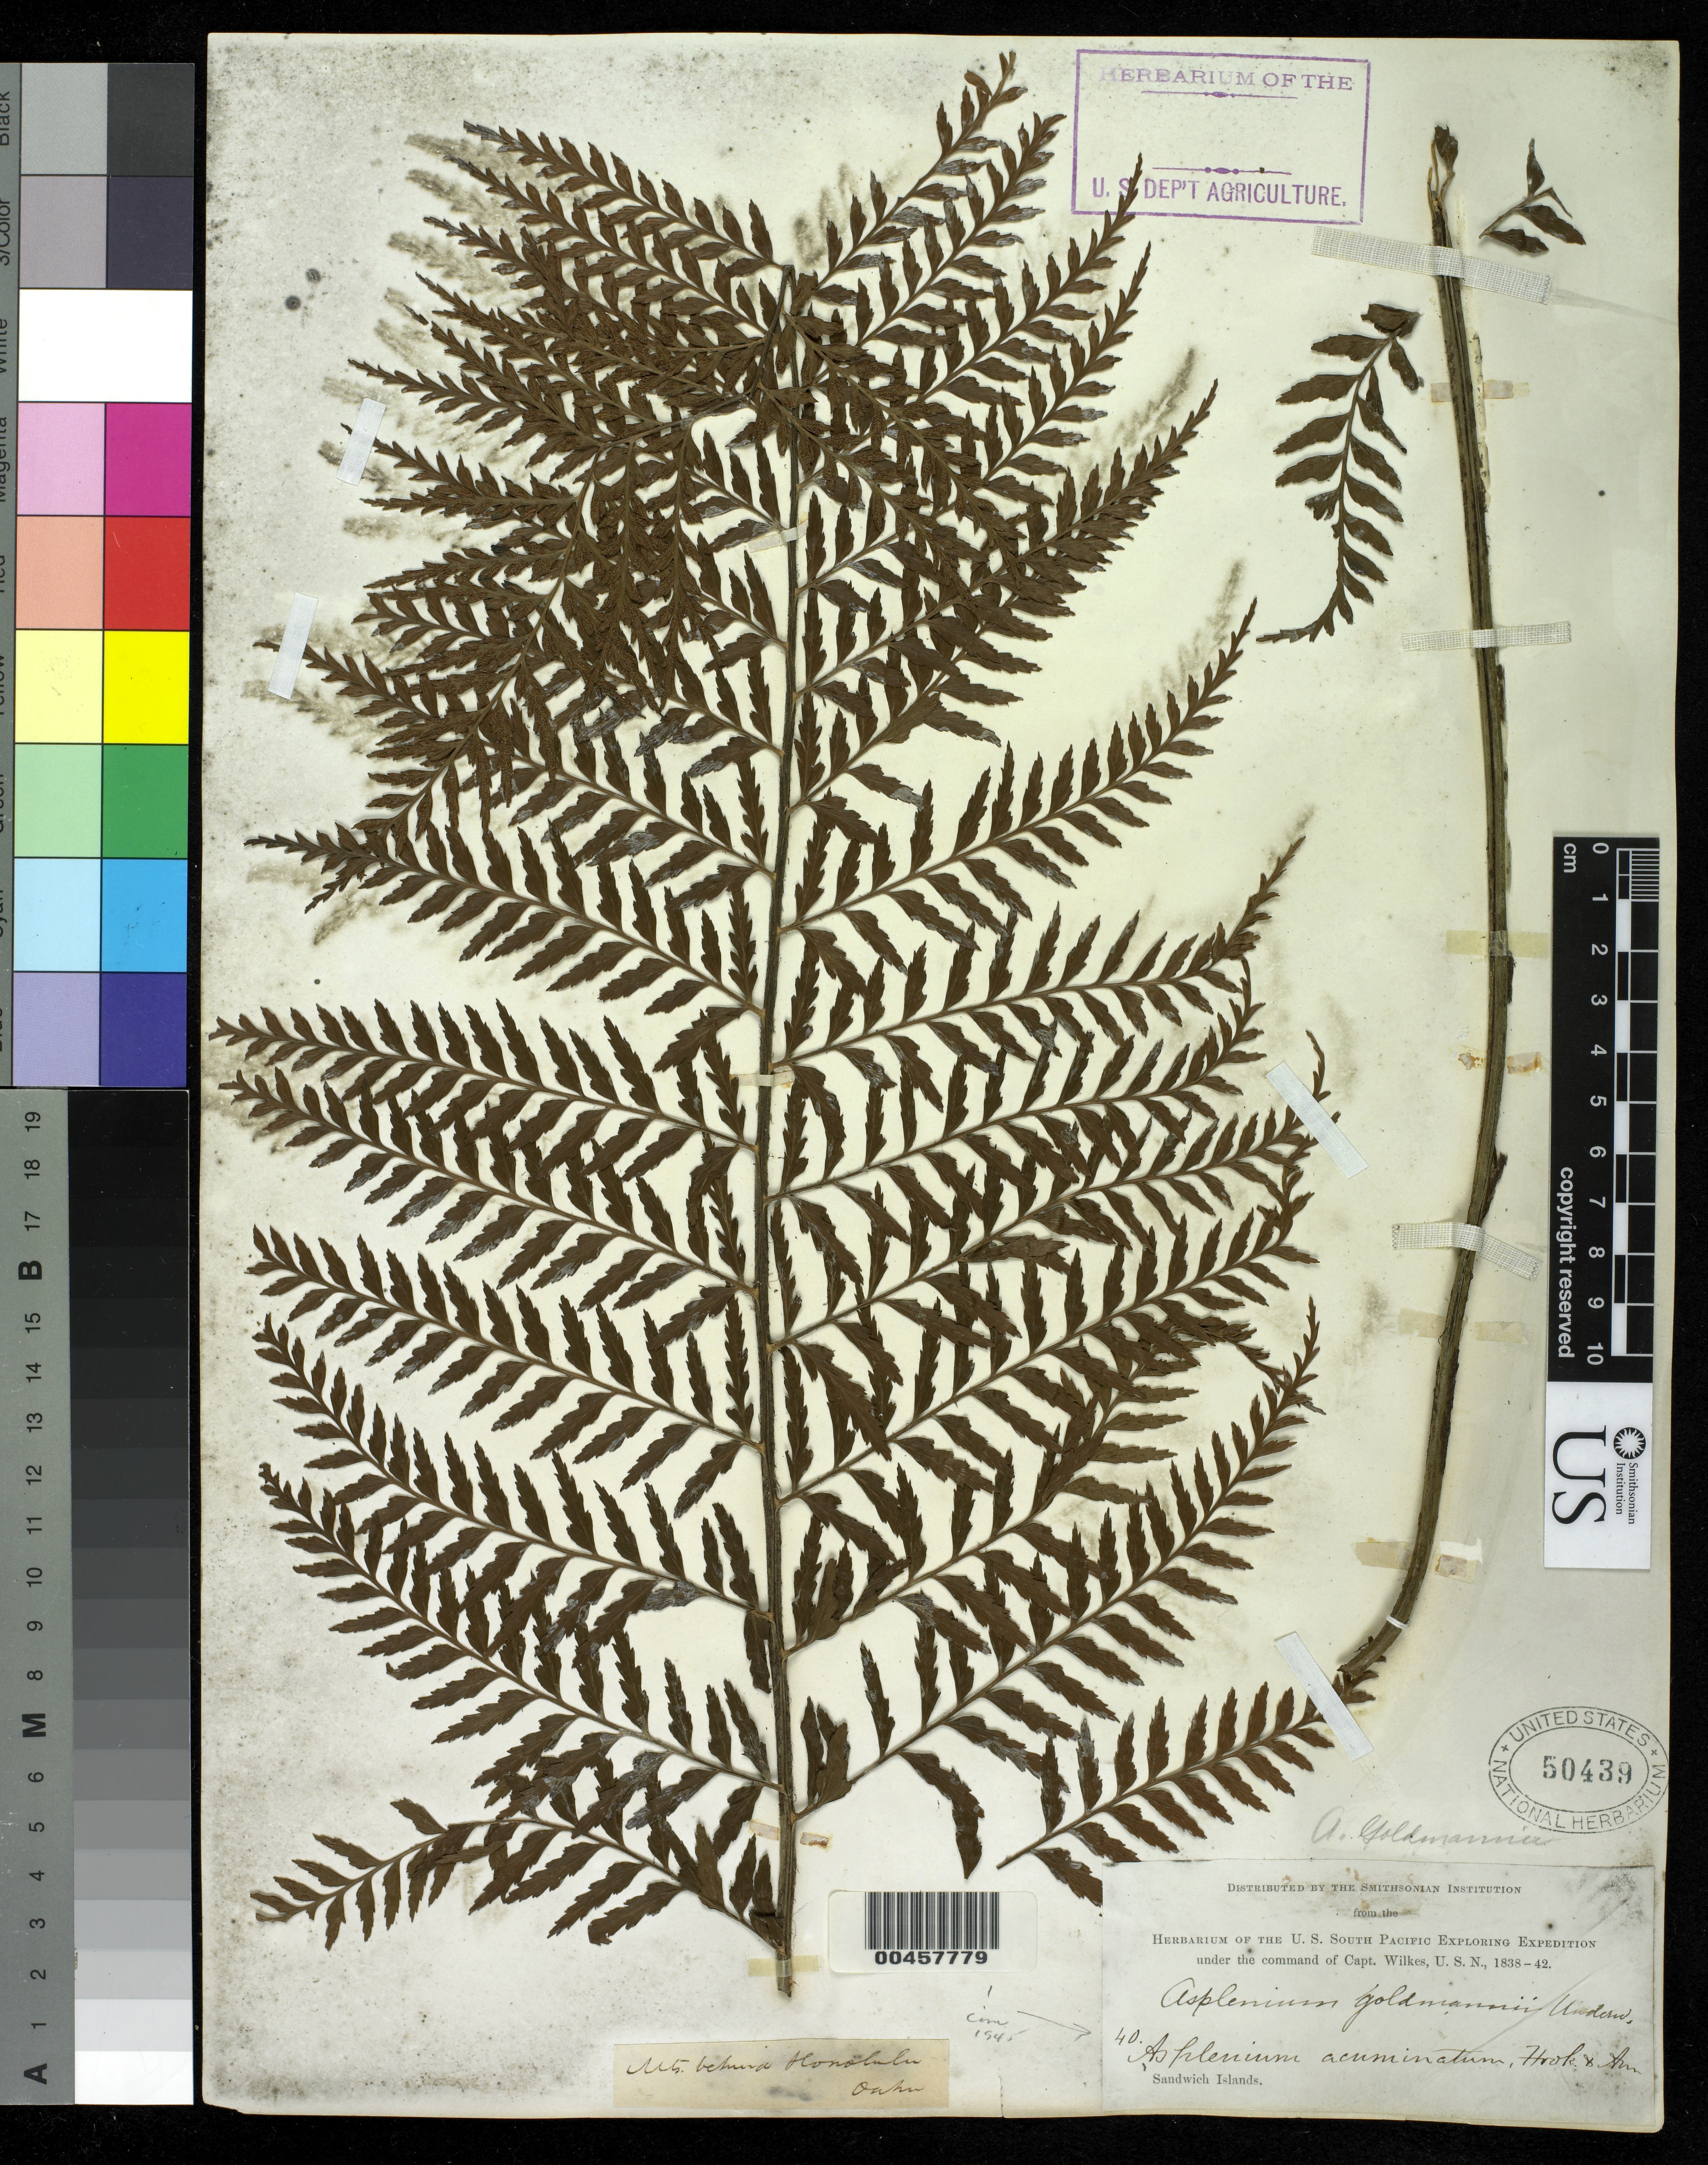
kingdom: Plantae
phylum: Tracheophyta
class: Polypodiopsida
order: Polypodiales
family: Aspleniaceae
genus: Asplenium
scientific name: Asplenium acuminatum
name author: Hook. & Arn.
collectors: Wilkes Explor. Exped.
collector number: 40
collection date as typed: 1838 to -- --- 1842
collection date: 1838/1842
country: United States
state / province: Hawaii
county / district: Honolulu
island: Oahu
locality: Sandwich Islands, Mts. behind Honolulu, Oahu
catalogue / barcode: US 50439